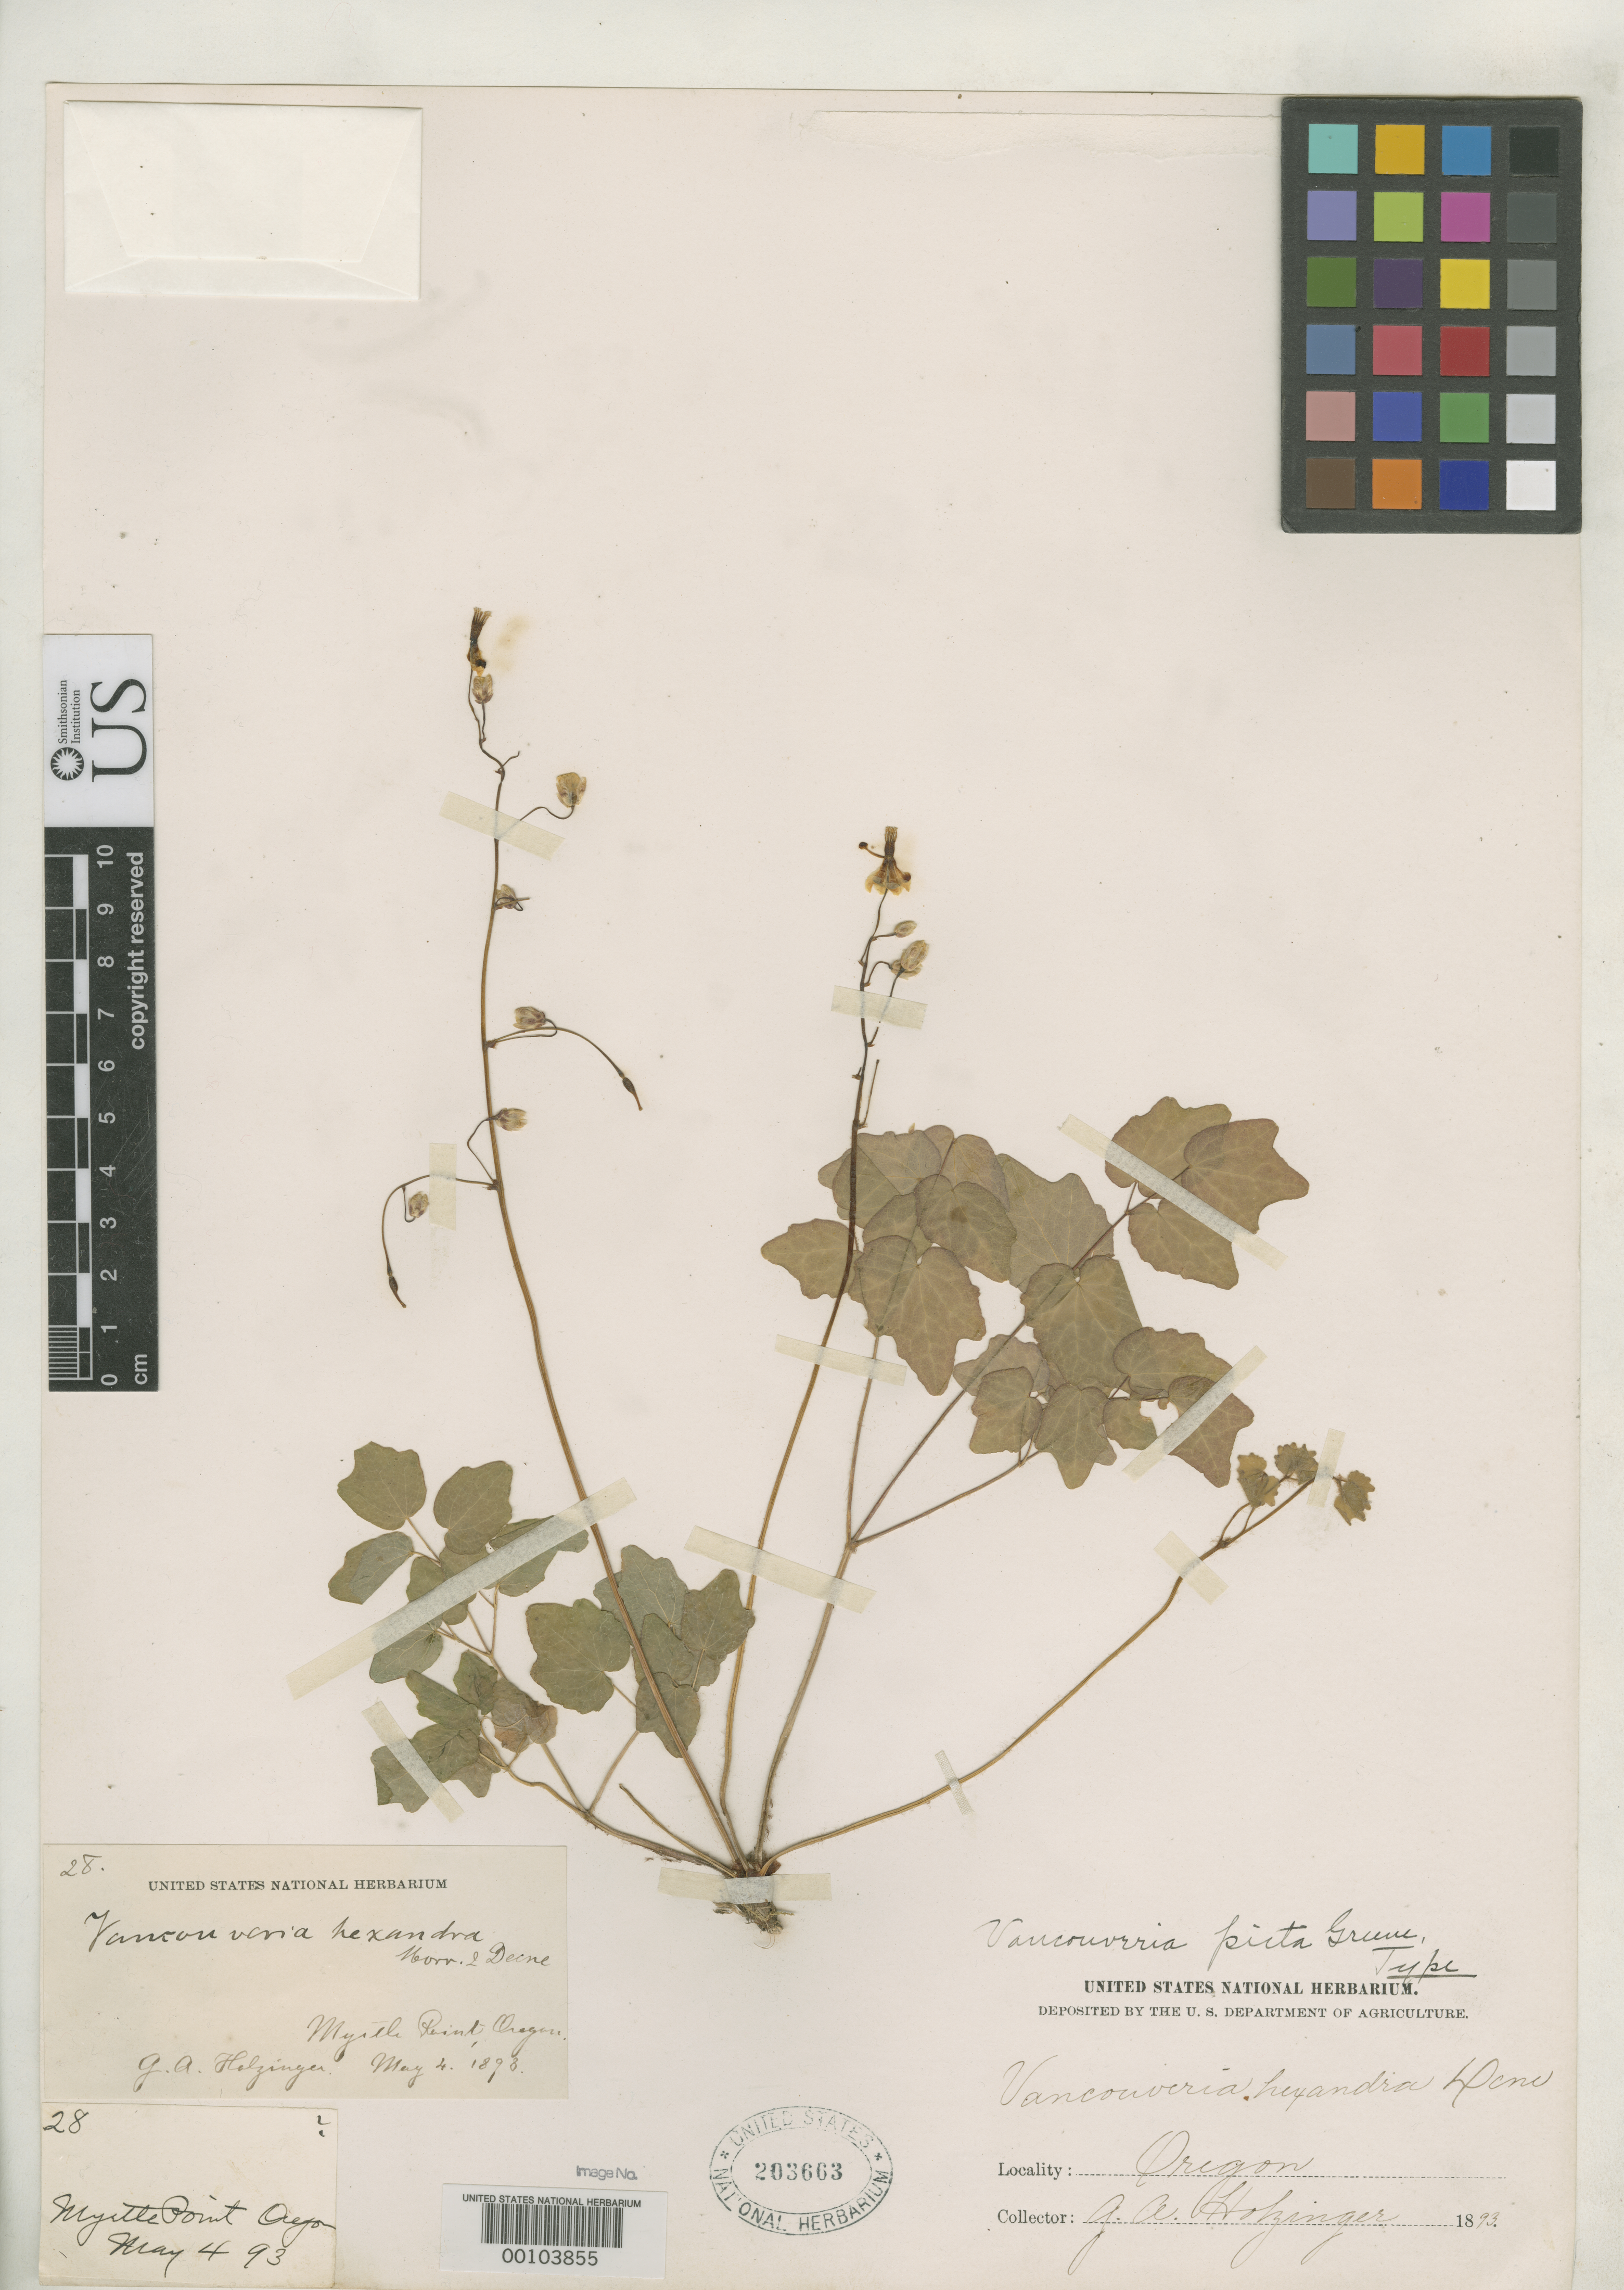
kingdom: Plantae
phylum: Tracheophyta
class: Magnoliopsida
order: Ranunculales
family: Berberidaceae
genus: Vancouveria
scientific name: Vancouveria picta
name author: Greene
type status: Isotype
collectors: G. A. Holzinger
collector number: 28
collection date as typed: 04 May 1893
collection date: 1893-05-04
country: United States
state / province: Oregon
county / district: Coos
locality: Mountains near Myrtle Point.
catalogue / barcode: US 203663